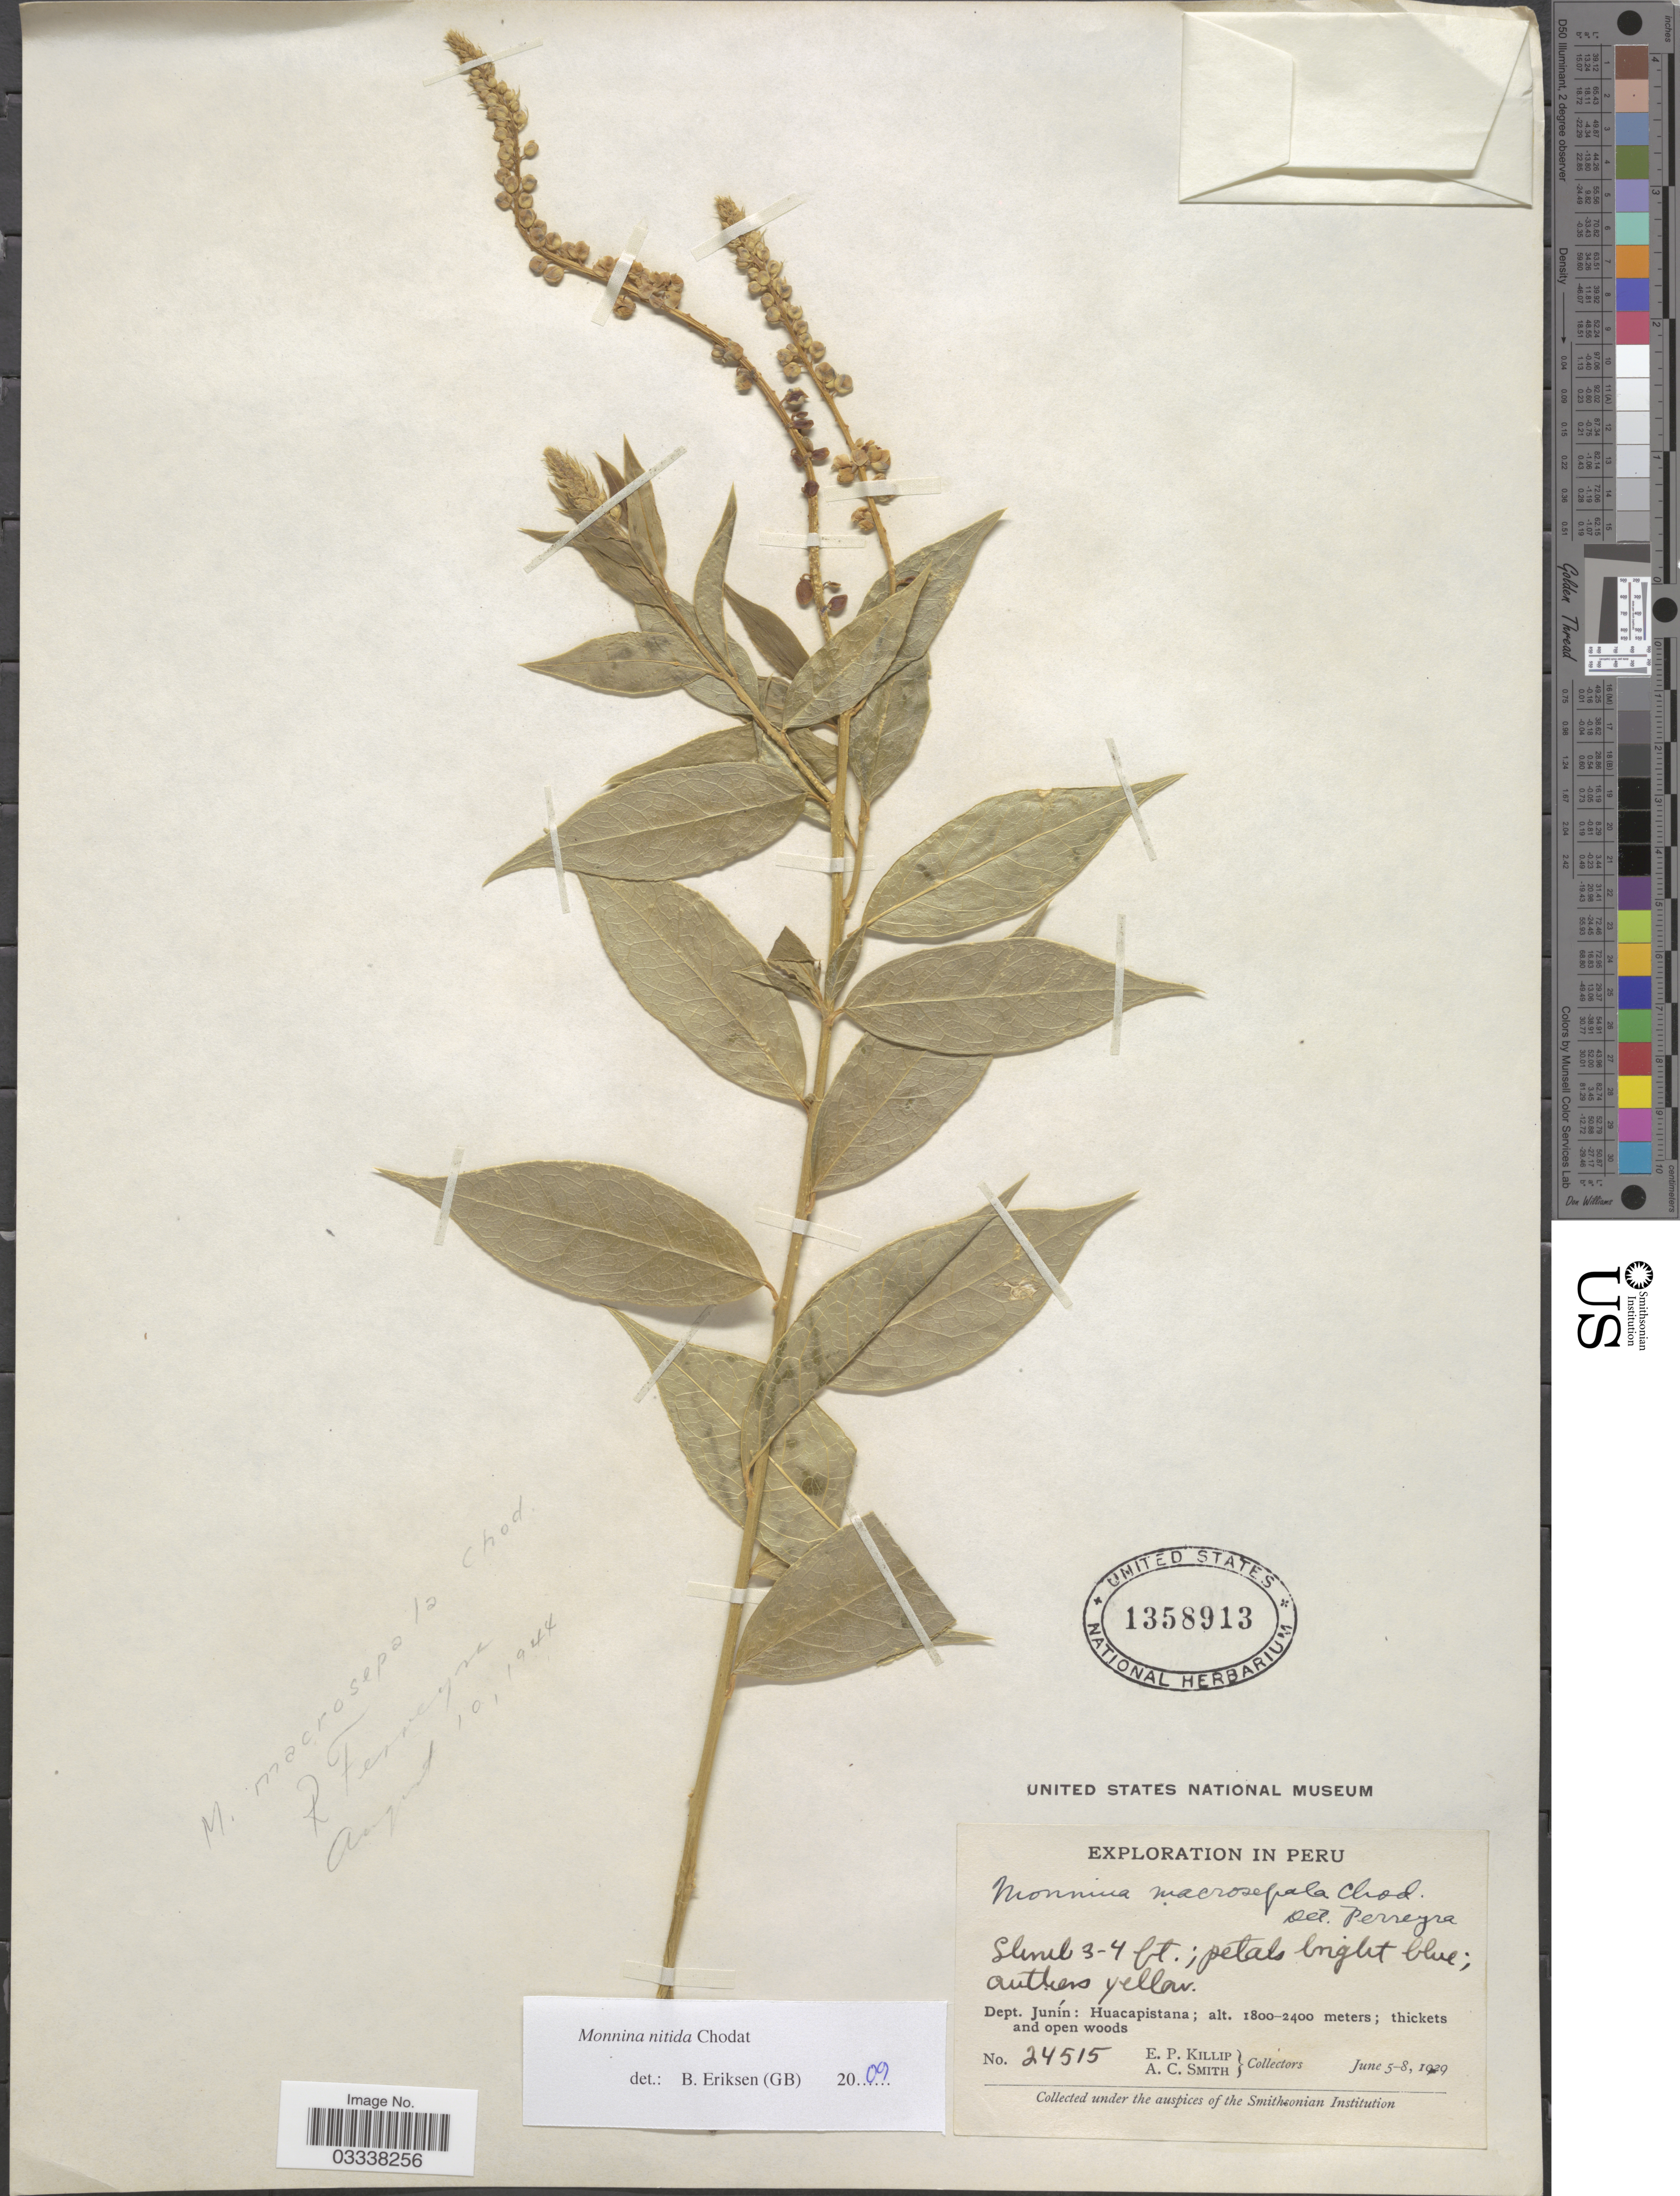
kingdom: Plantae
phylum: Tracheophyta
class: Magnoliopsida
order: Fabales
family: Polygalaceae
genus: Monnina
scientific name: Monnina nitida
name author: Chodat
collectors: E. P. Killip & A. C. Smith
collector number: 24515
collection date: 1929-06-05/1929-06-08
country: Peru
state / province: Junín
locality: Dept. Junín: Huacapistana.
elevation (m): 1800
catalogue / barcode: US 1358913